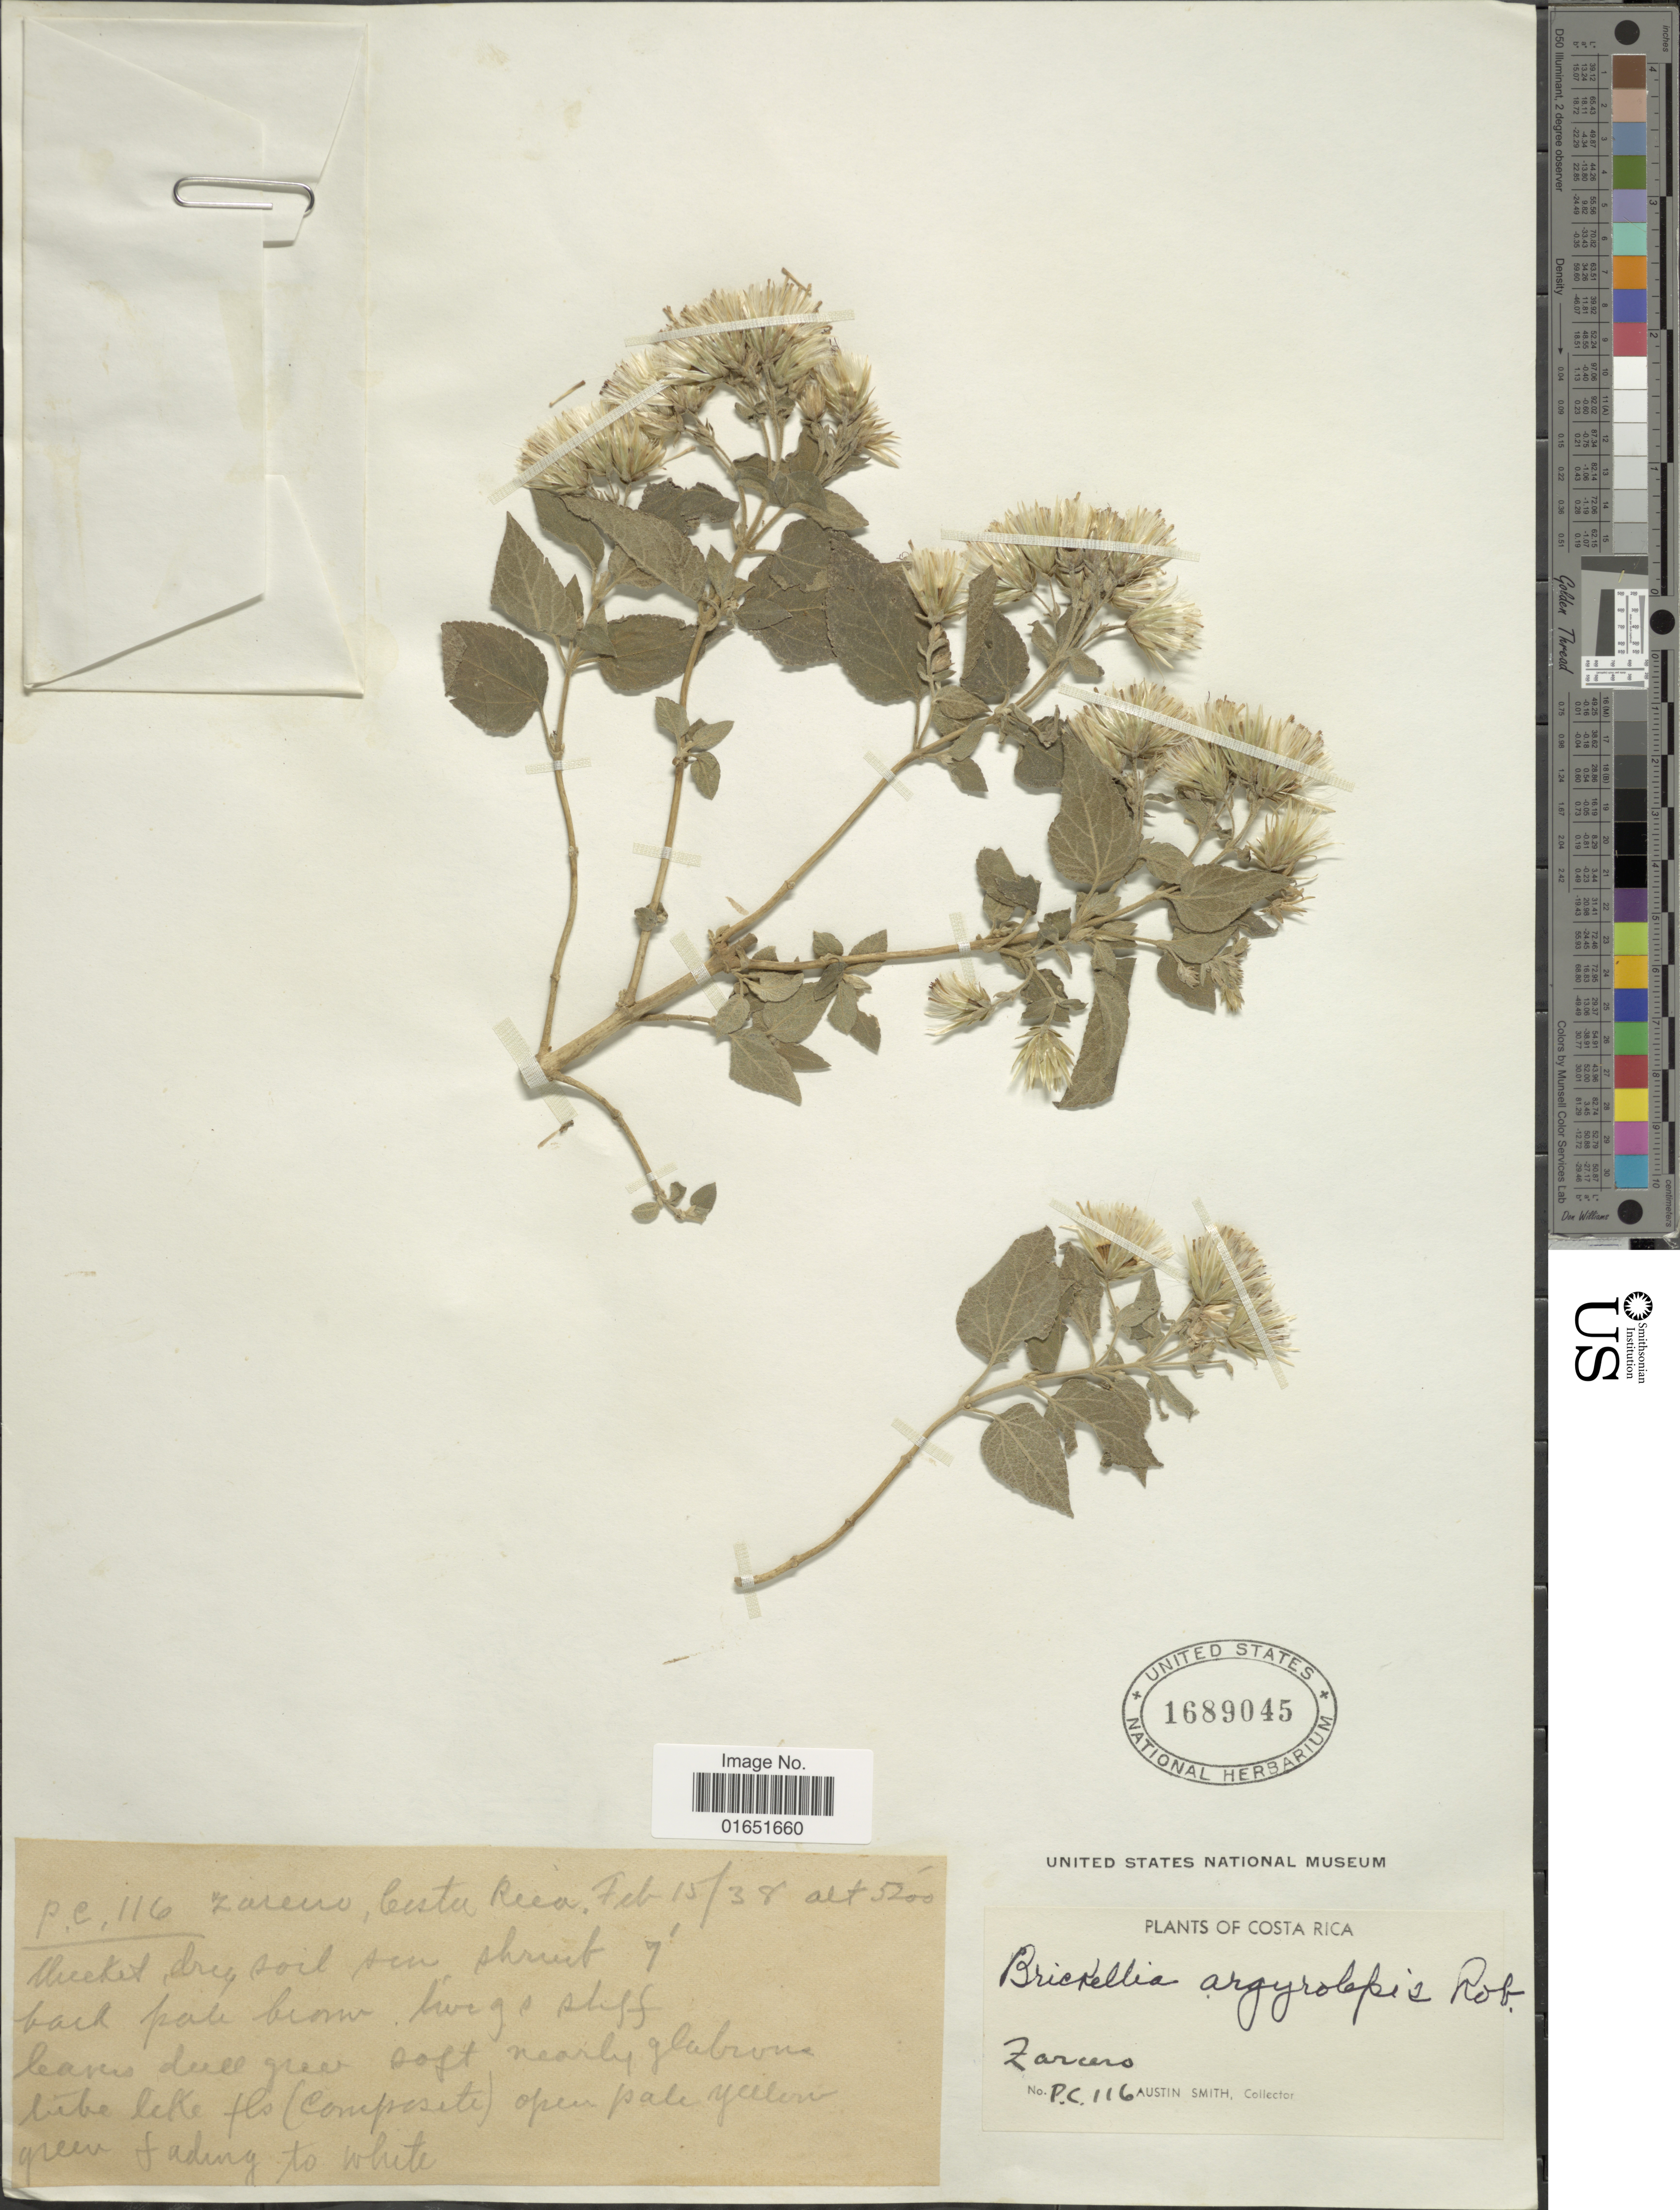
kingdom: Plantae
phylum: Tracheophyta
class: Magnoliopsida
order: Asterales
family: Asteraceae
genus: Brickellia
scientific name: Brickellia argyrolepis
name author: B.L. Rob.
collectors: Aust P. Smith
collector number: P.C. 116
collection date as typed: Transcribed d/m/y: 15/2/38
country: Costa Rica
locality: Zarcero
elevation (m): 1585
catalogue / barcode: US 1689045